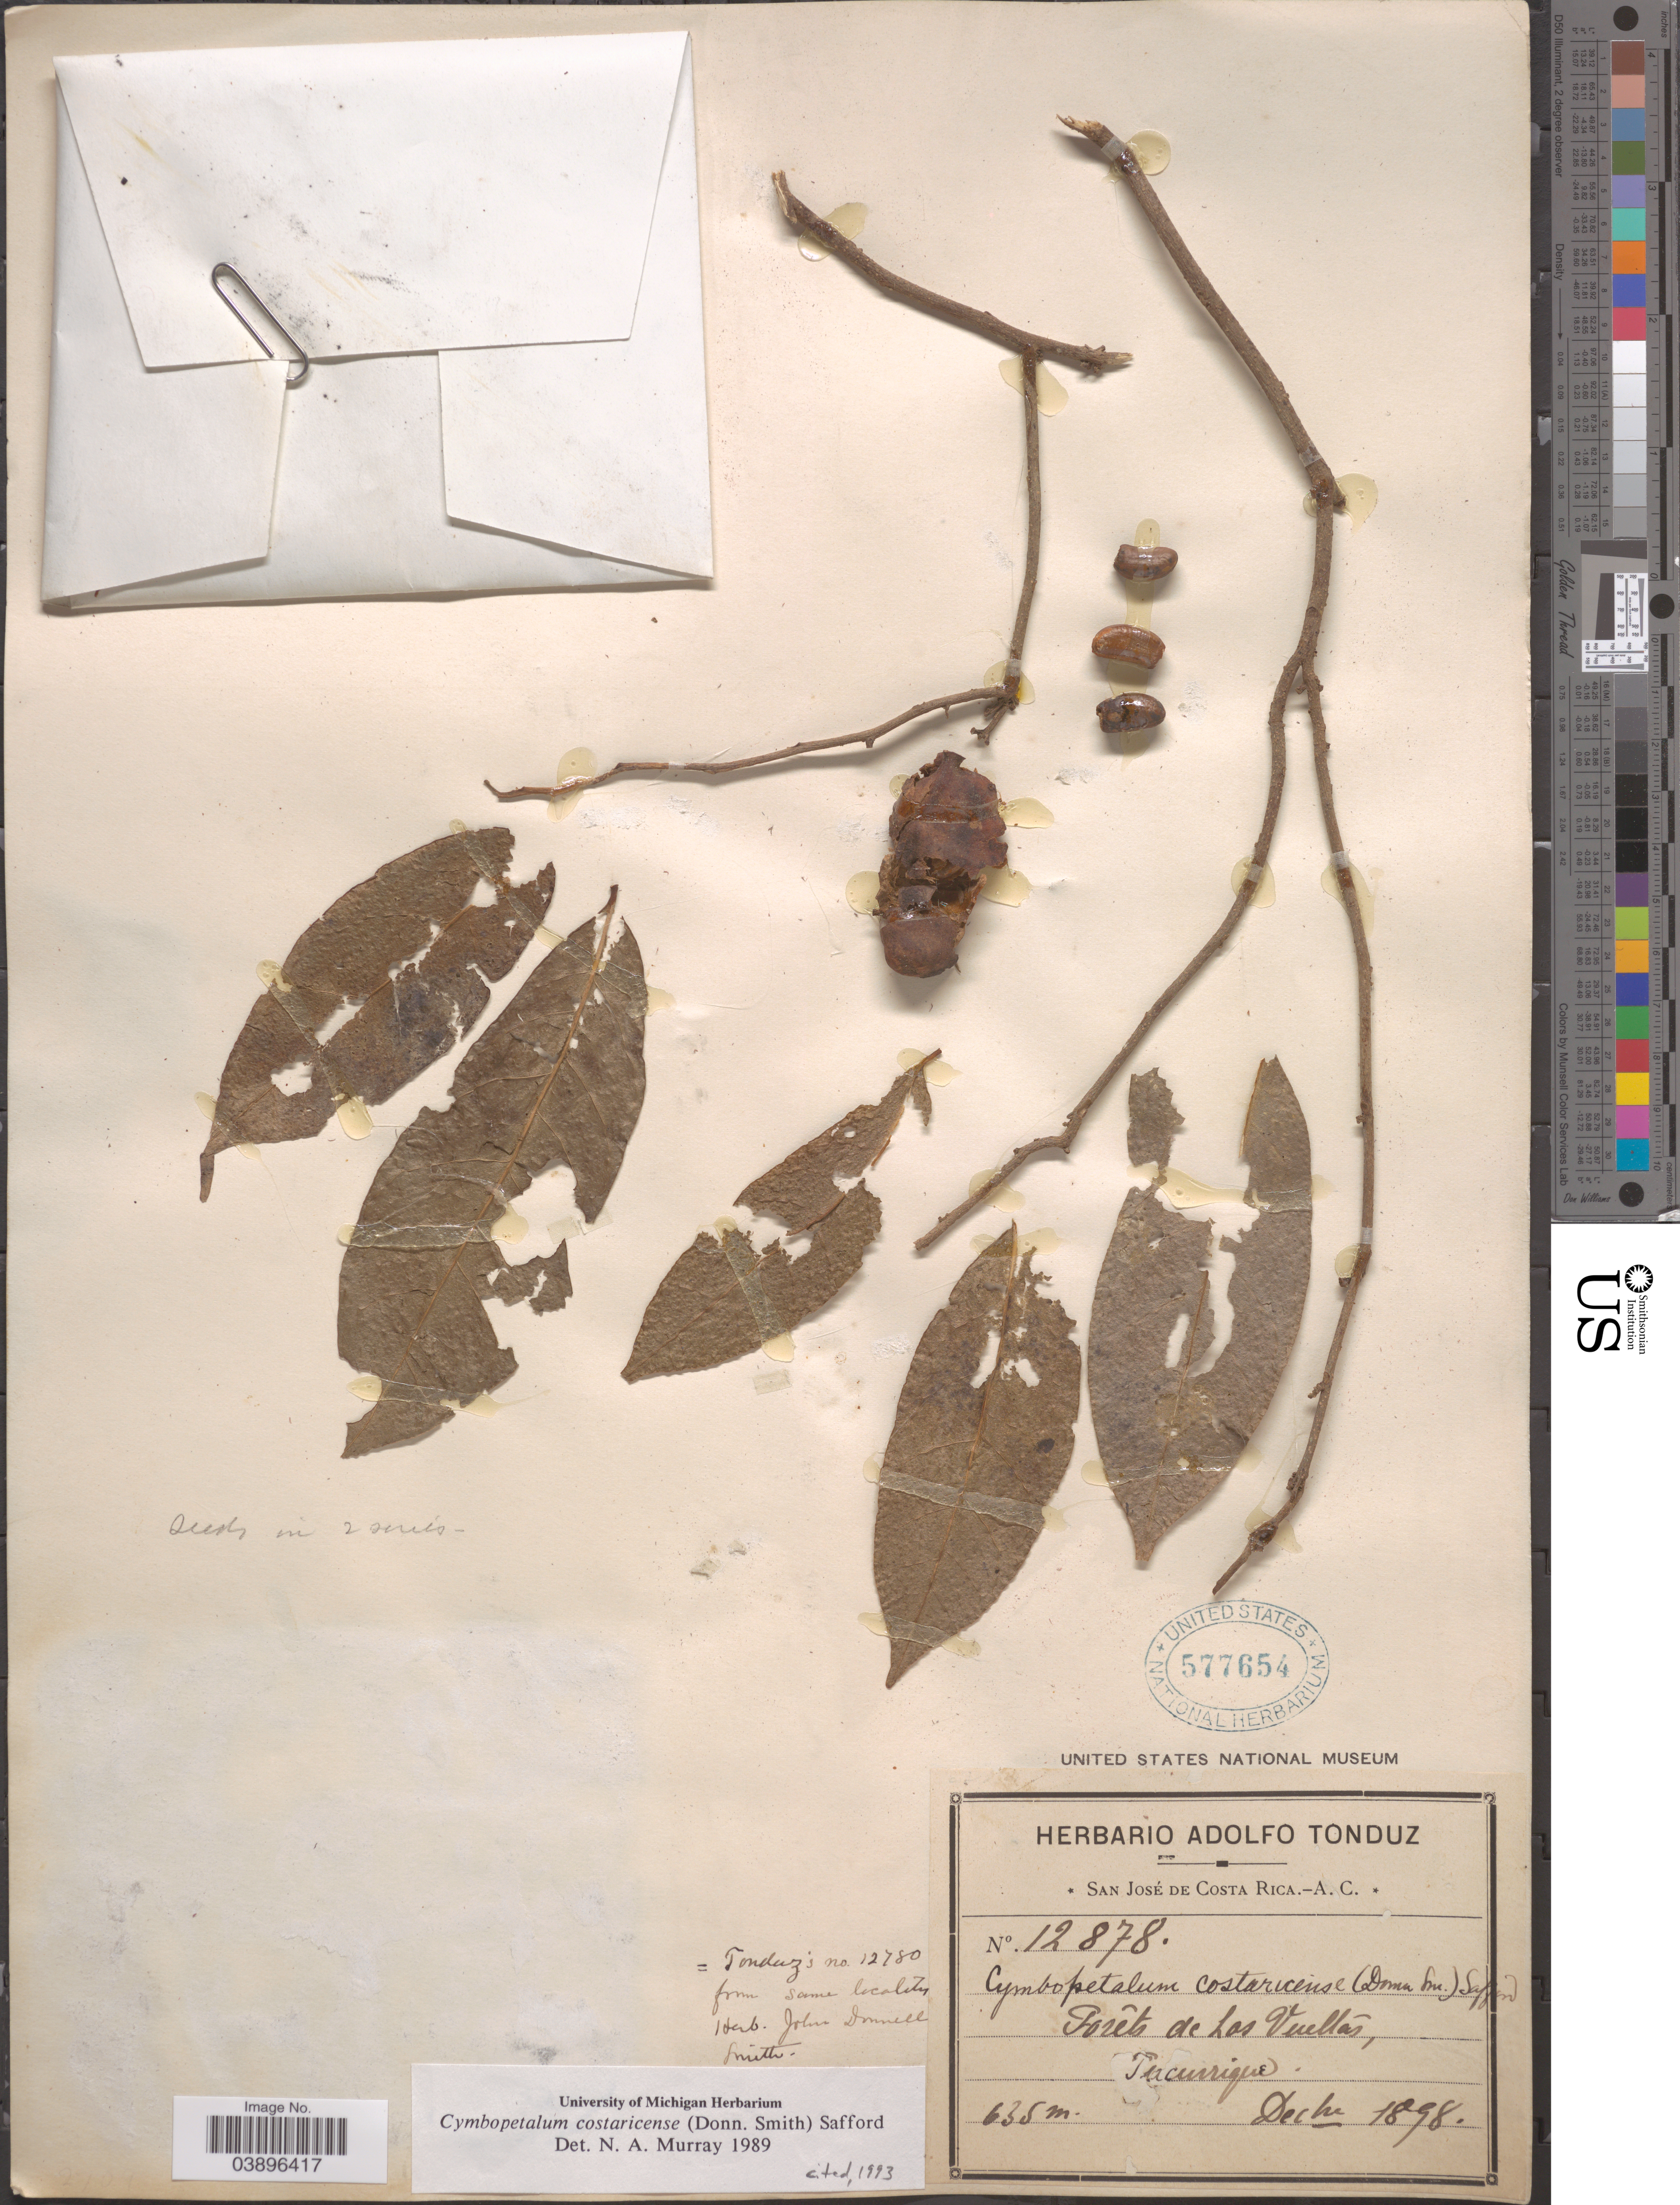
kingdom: Plantae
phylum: Tracheophyta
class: Magnoliopsida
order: Magnoliales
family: Annonaceae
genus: Cymbopetalum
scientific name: Cymbopetalum costaricense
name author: (Donn. Sm.) R.E. Fr.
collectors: ex Herb. Adolfo Tonduz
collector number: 12878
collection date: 1898-12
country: Costa Rica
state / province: San José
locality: Forêts de Las Vueltas, Tucurrique.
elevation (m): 635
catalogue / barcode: US 577654